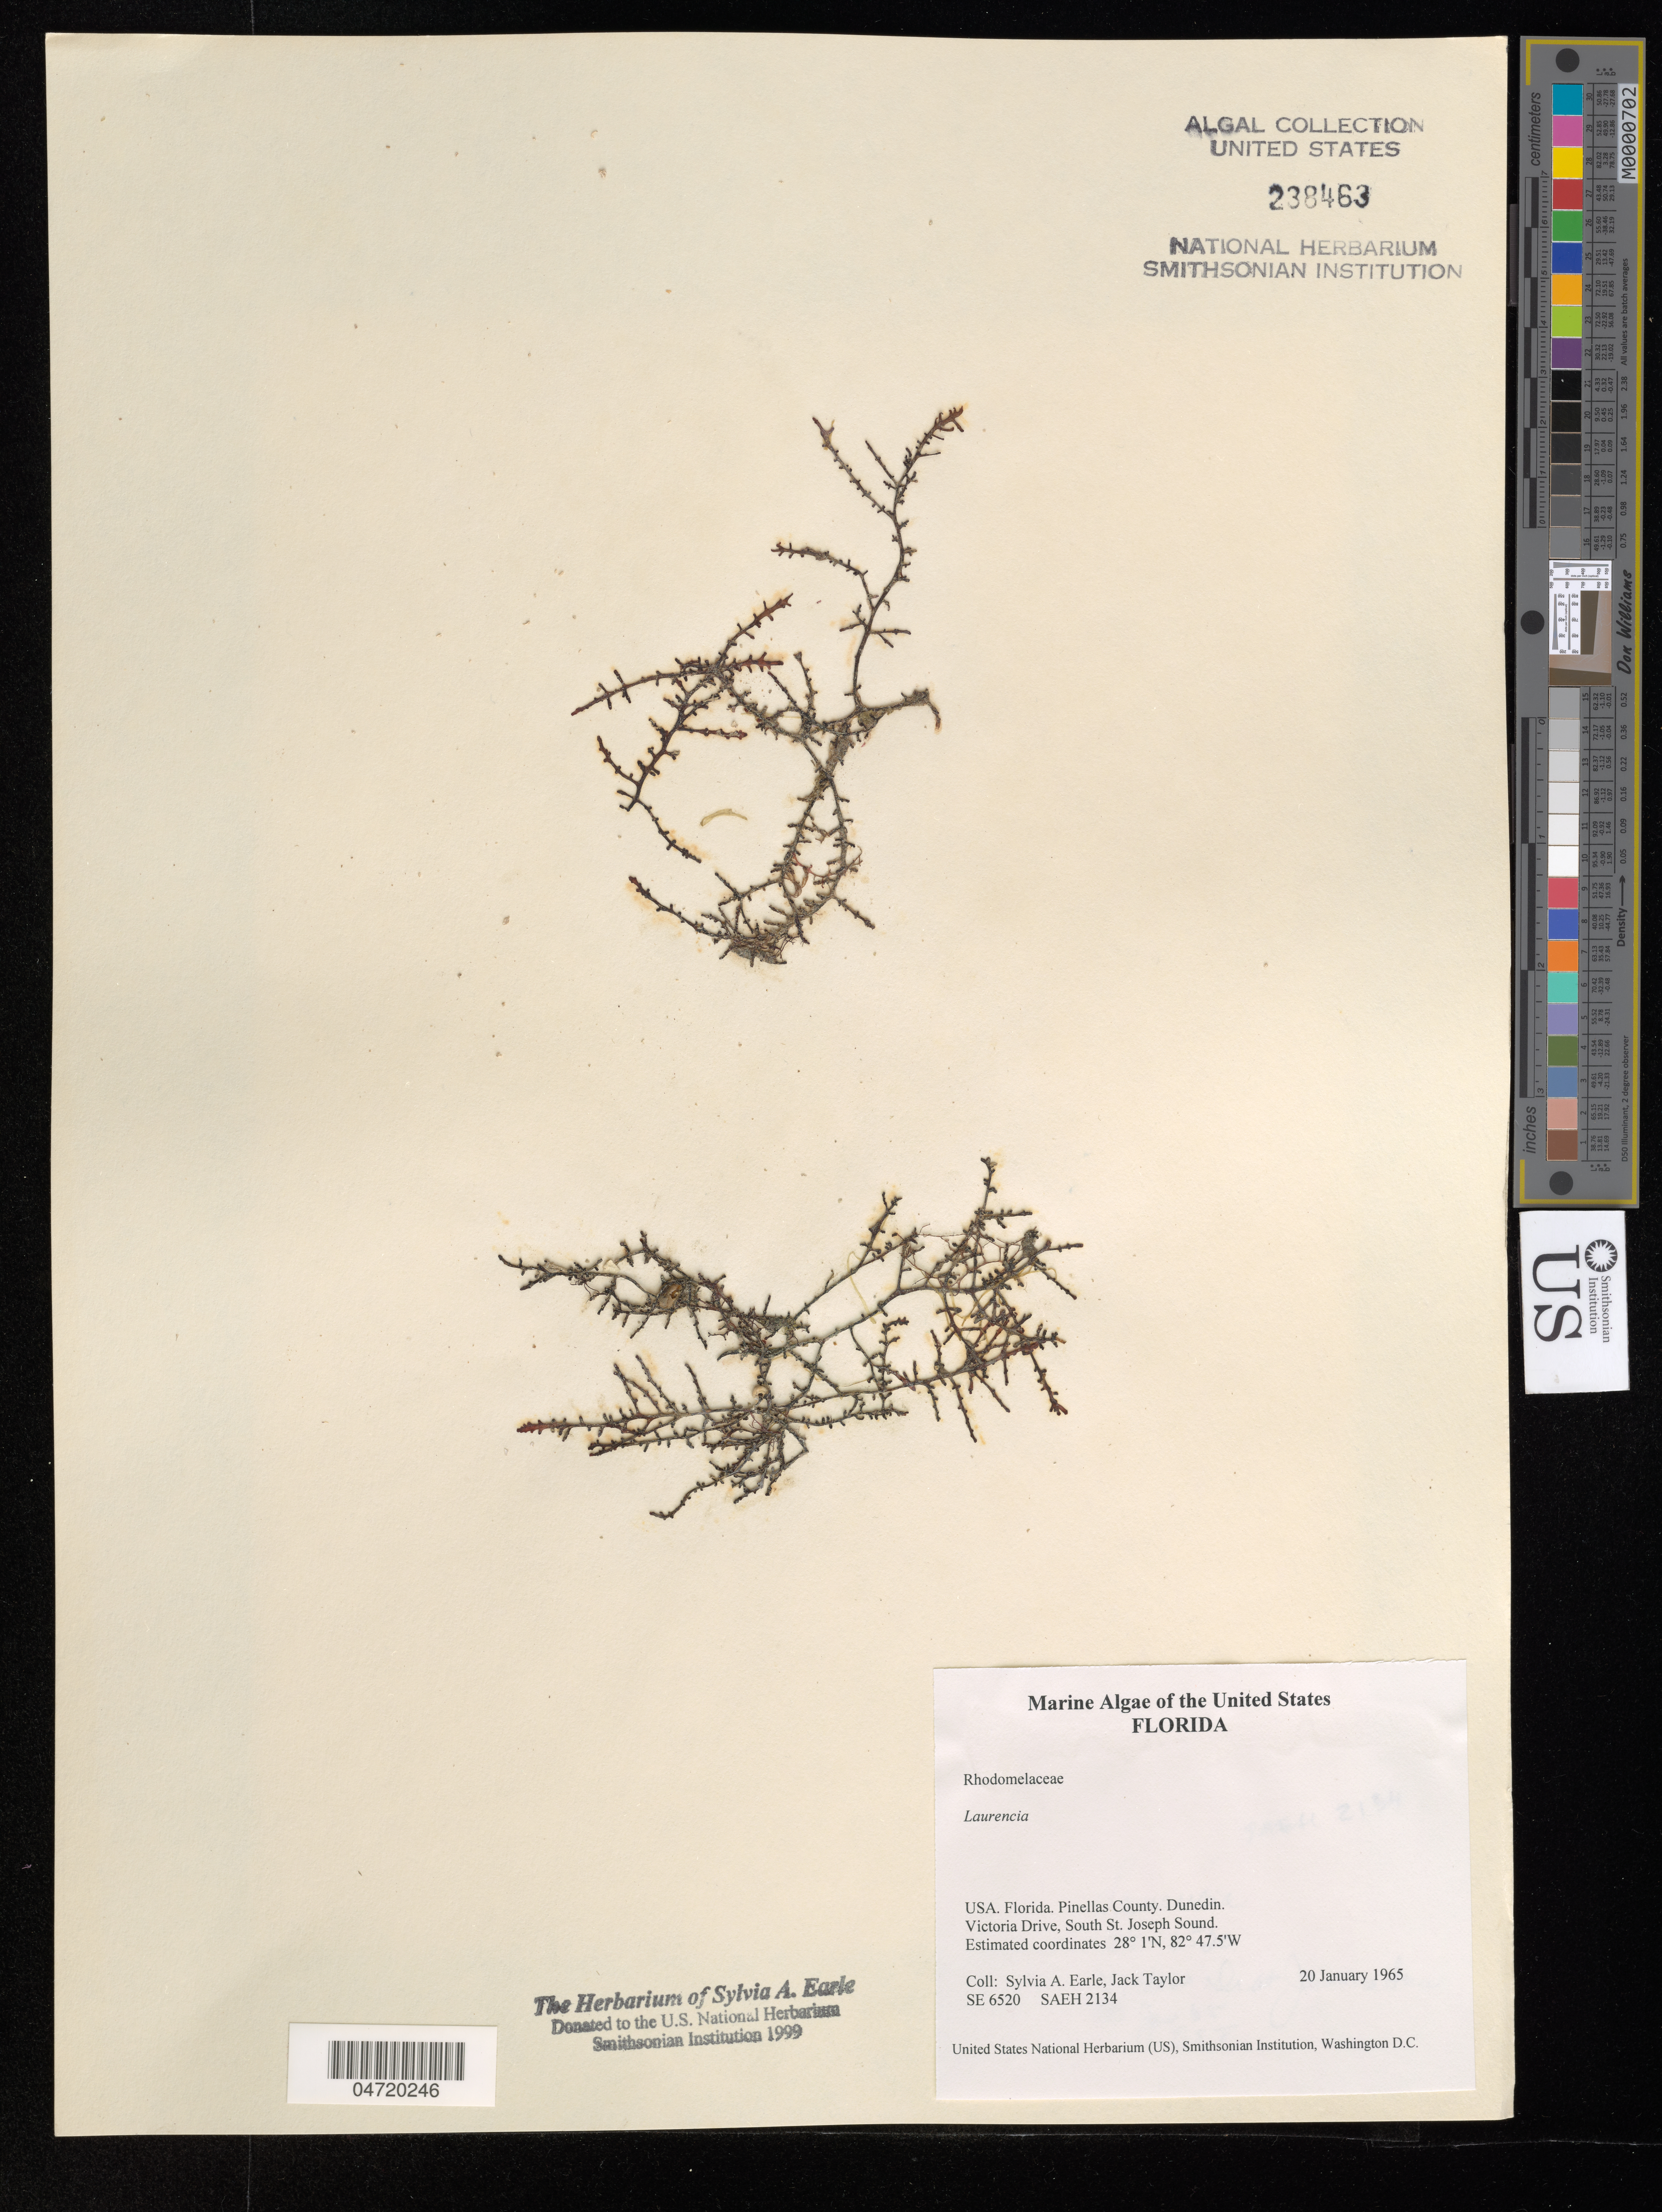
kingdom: Plantae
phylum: Rhodophyta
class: Florideophyceae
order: Ceramiales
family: Rhodomelaceae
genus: Laurencia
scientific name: Laurencia sp.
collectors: S. A. Earle & J. Taylor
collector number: SE6520/SAEH2134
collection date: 1965-01-20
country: United States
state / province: Florida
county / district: Pinellas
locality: Pinellas County. Dunedin. Victoria Drive, South St. Joseph Sound.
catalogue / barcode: US 238463